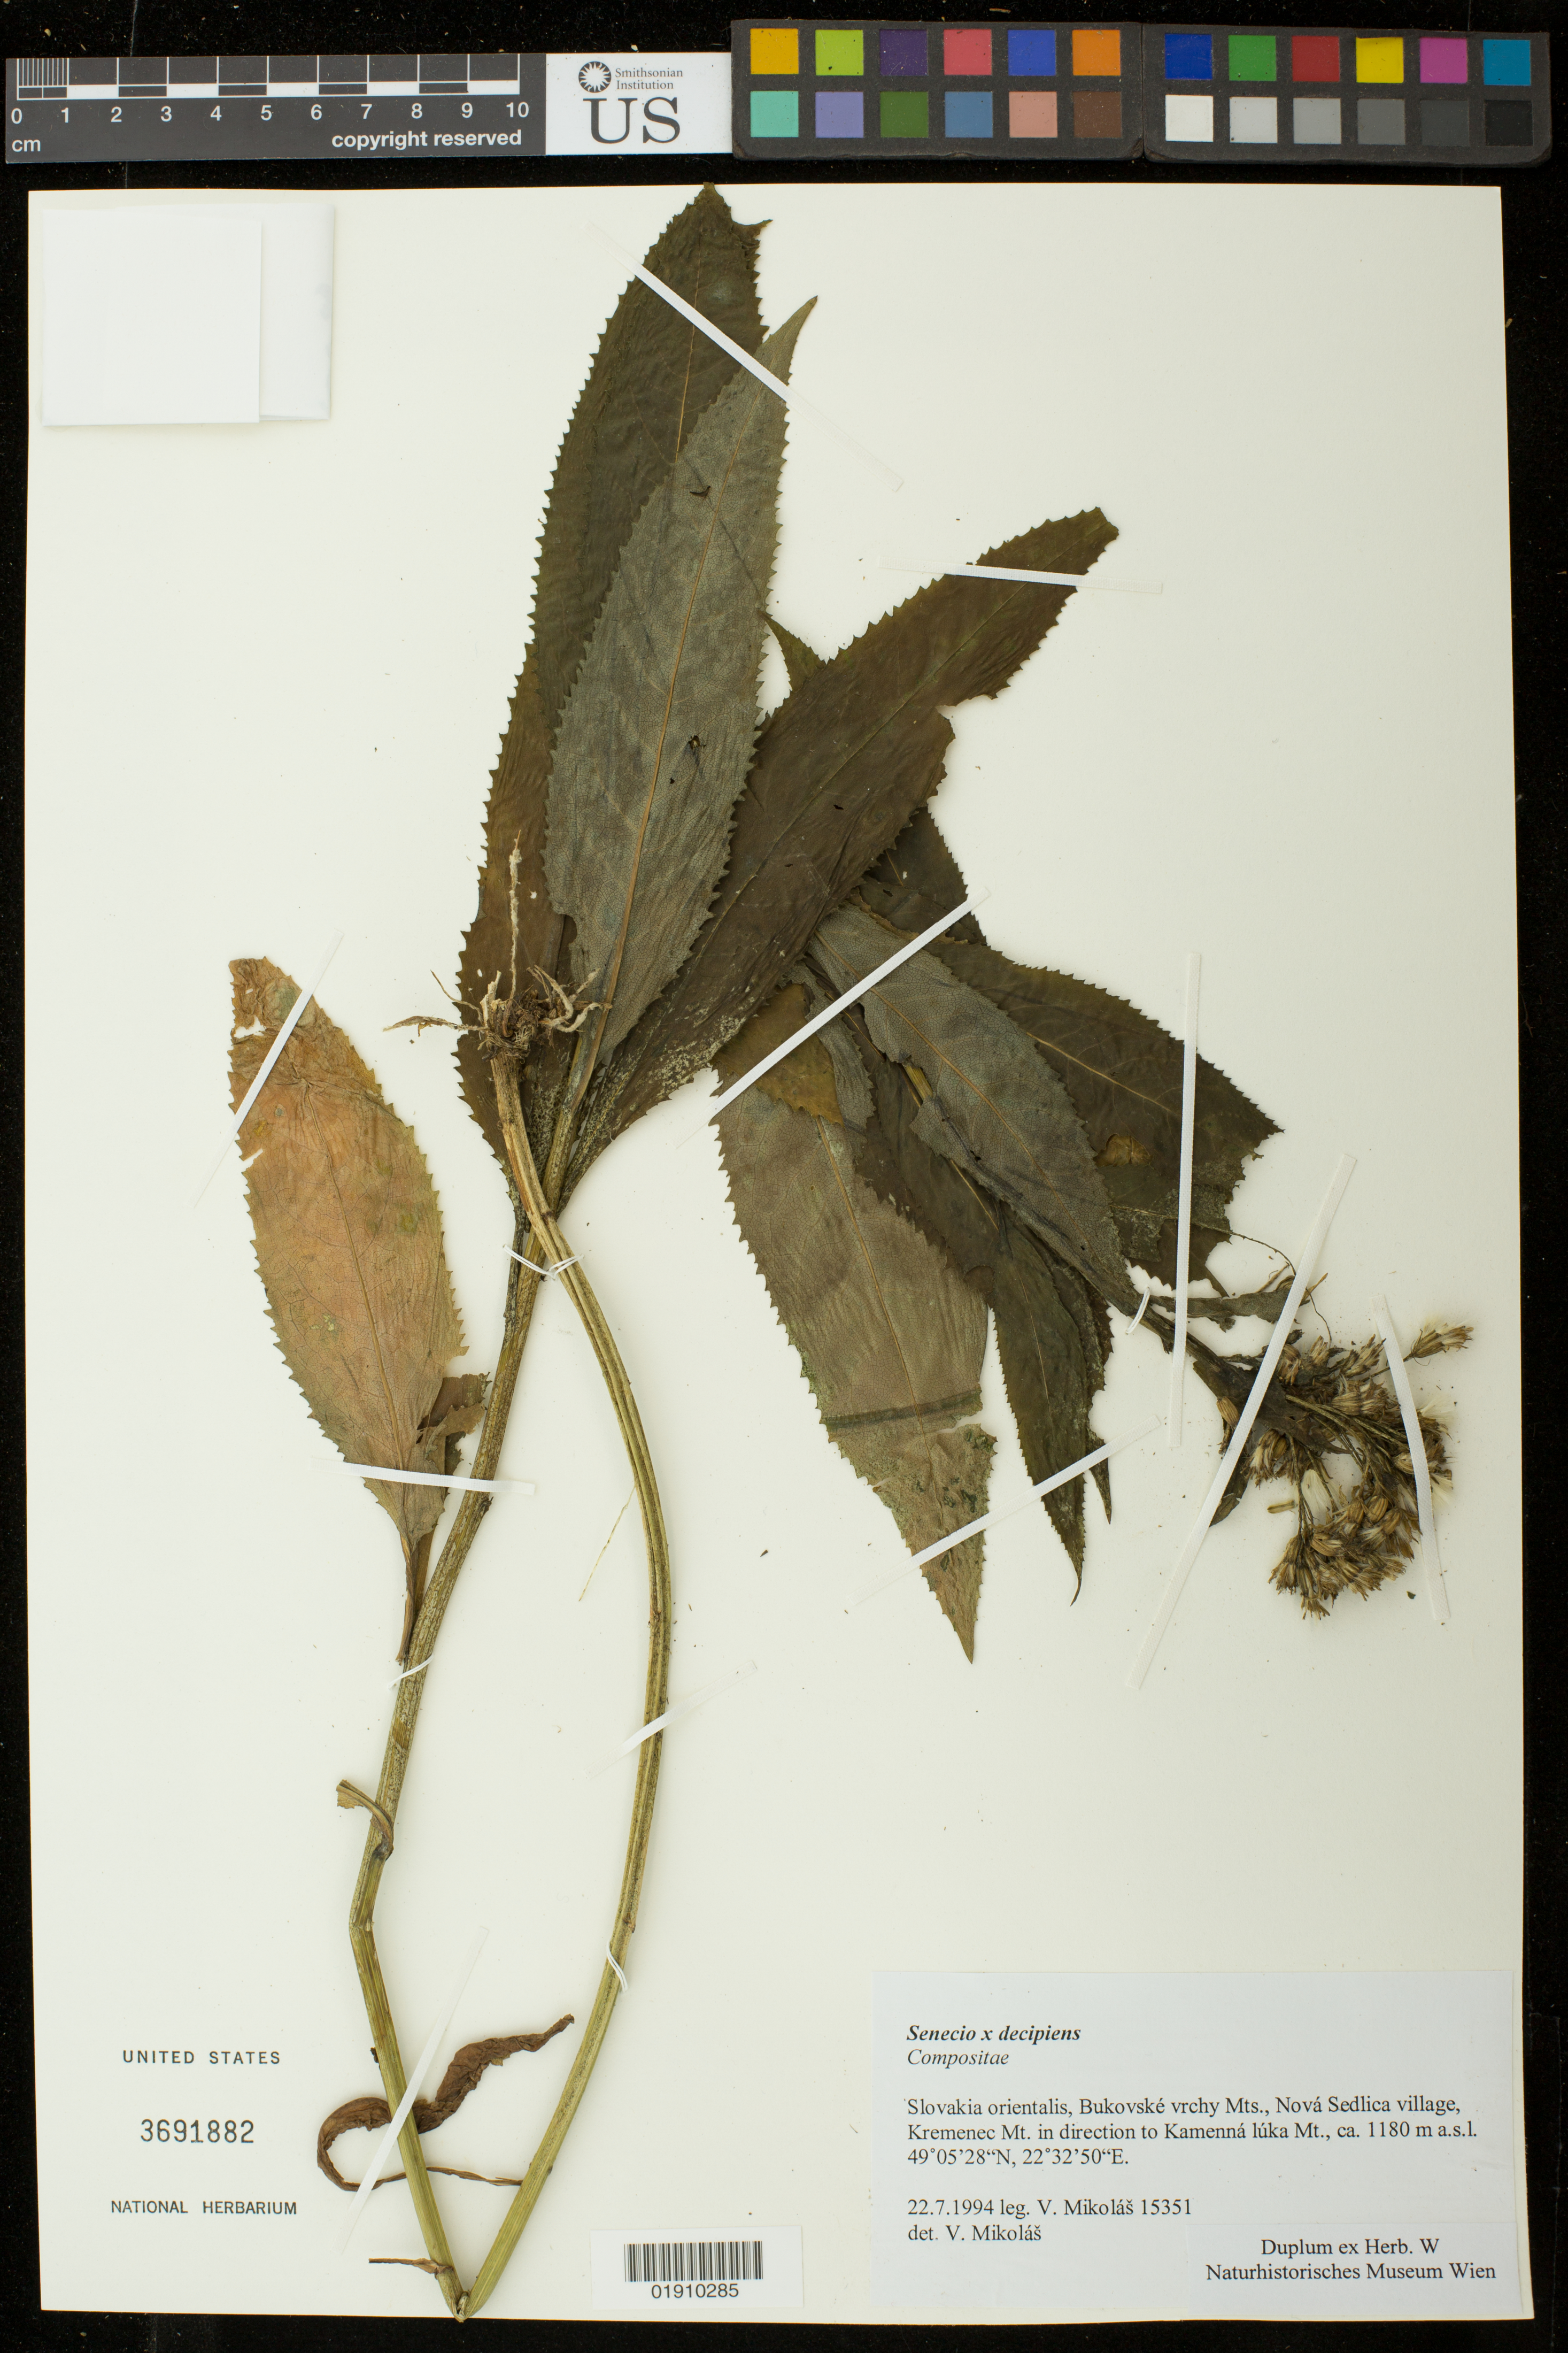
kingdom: Plantae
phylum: Tracheophyta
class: Magnoliopsida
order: Asterales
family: Asteraceae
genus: Senecio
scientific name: Senecio decipiens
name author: Benoist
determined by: Mikolás, V.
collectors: V. Mikolás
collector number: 15351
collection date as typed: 22.7.1994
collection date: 1994-07-22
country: Czechia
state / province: Vysocina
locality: Slovakie orientalis, Bukovske vrchy mts., Nova Sedlica village, Kremenec Mt. in direction to Kamenna luka Mt.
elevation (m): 1180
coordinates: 49 05 28 N, 22 32 50 E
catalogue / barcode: US 3691882